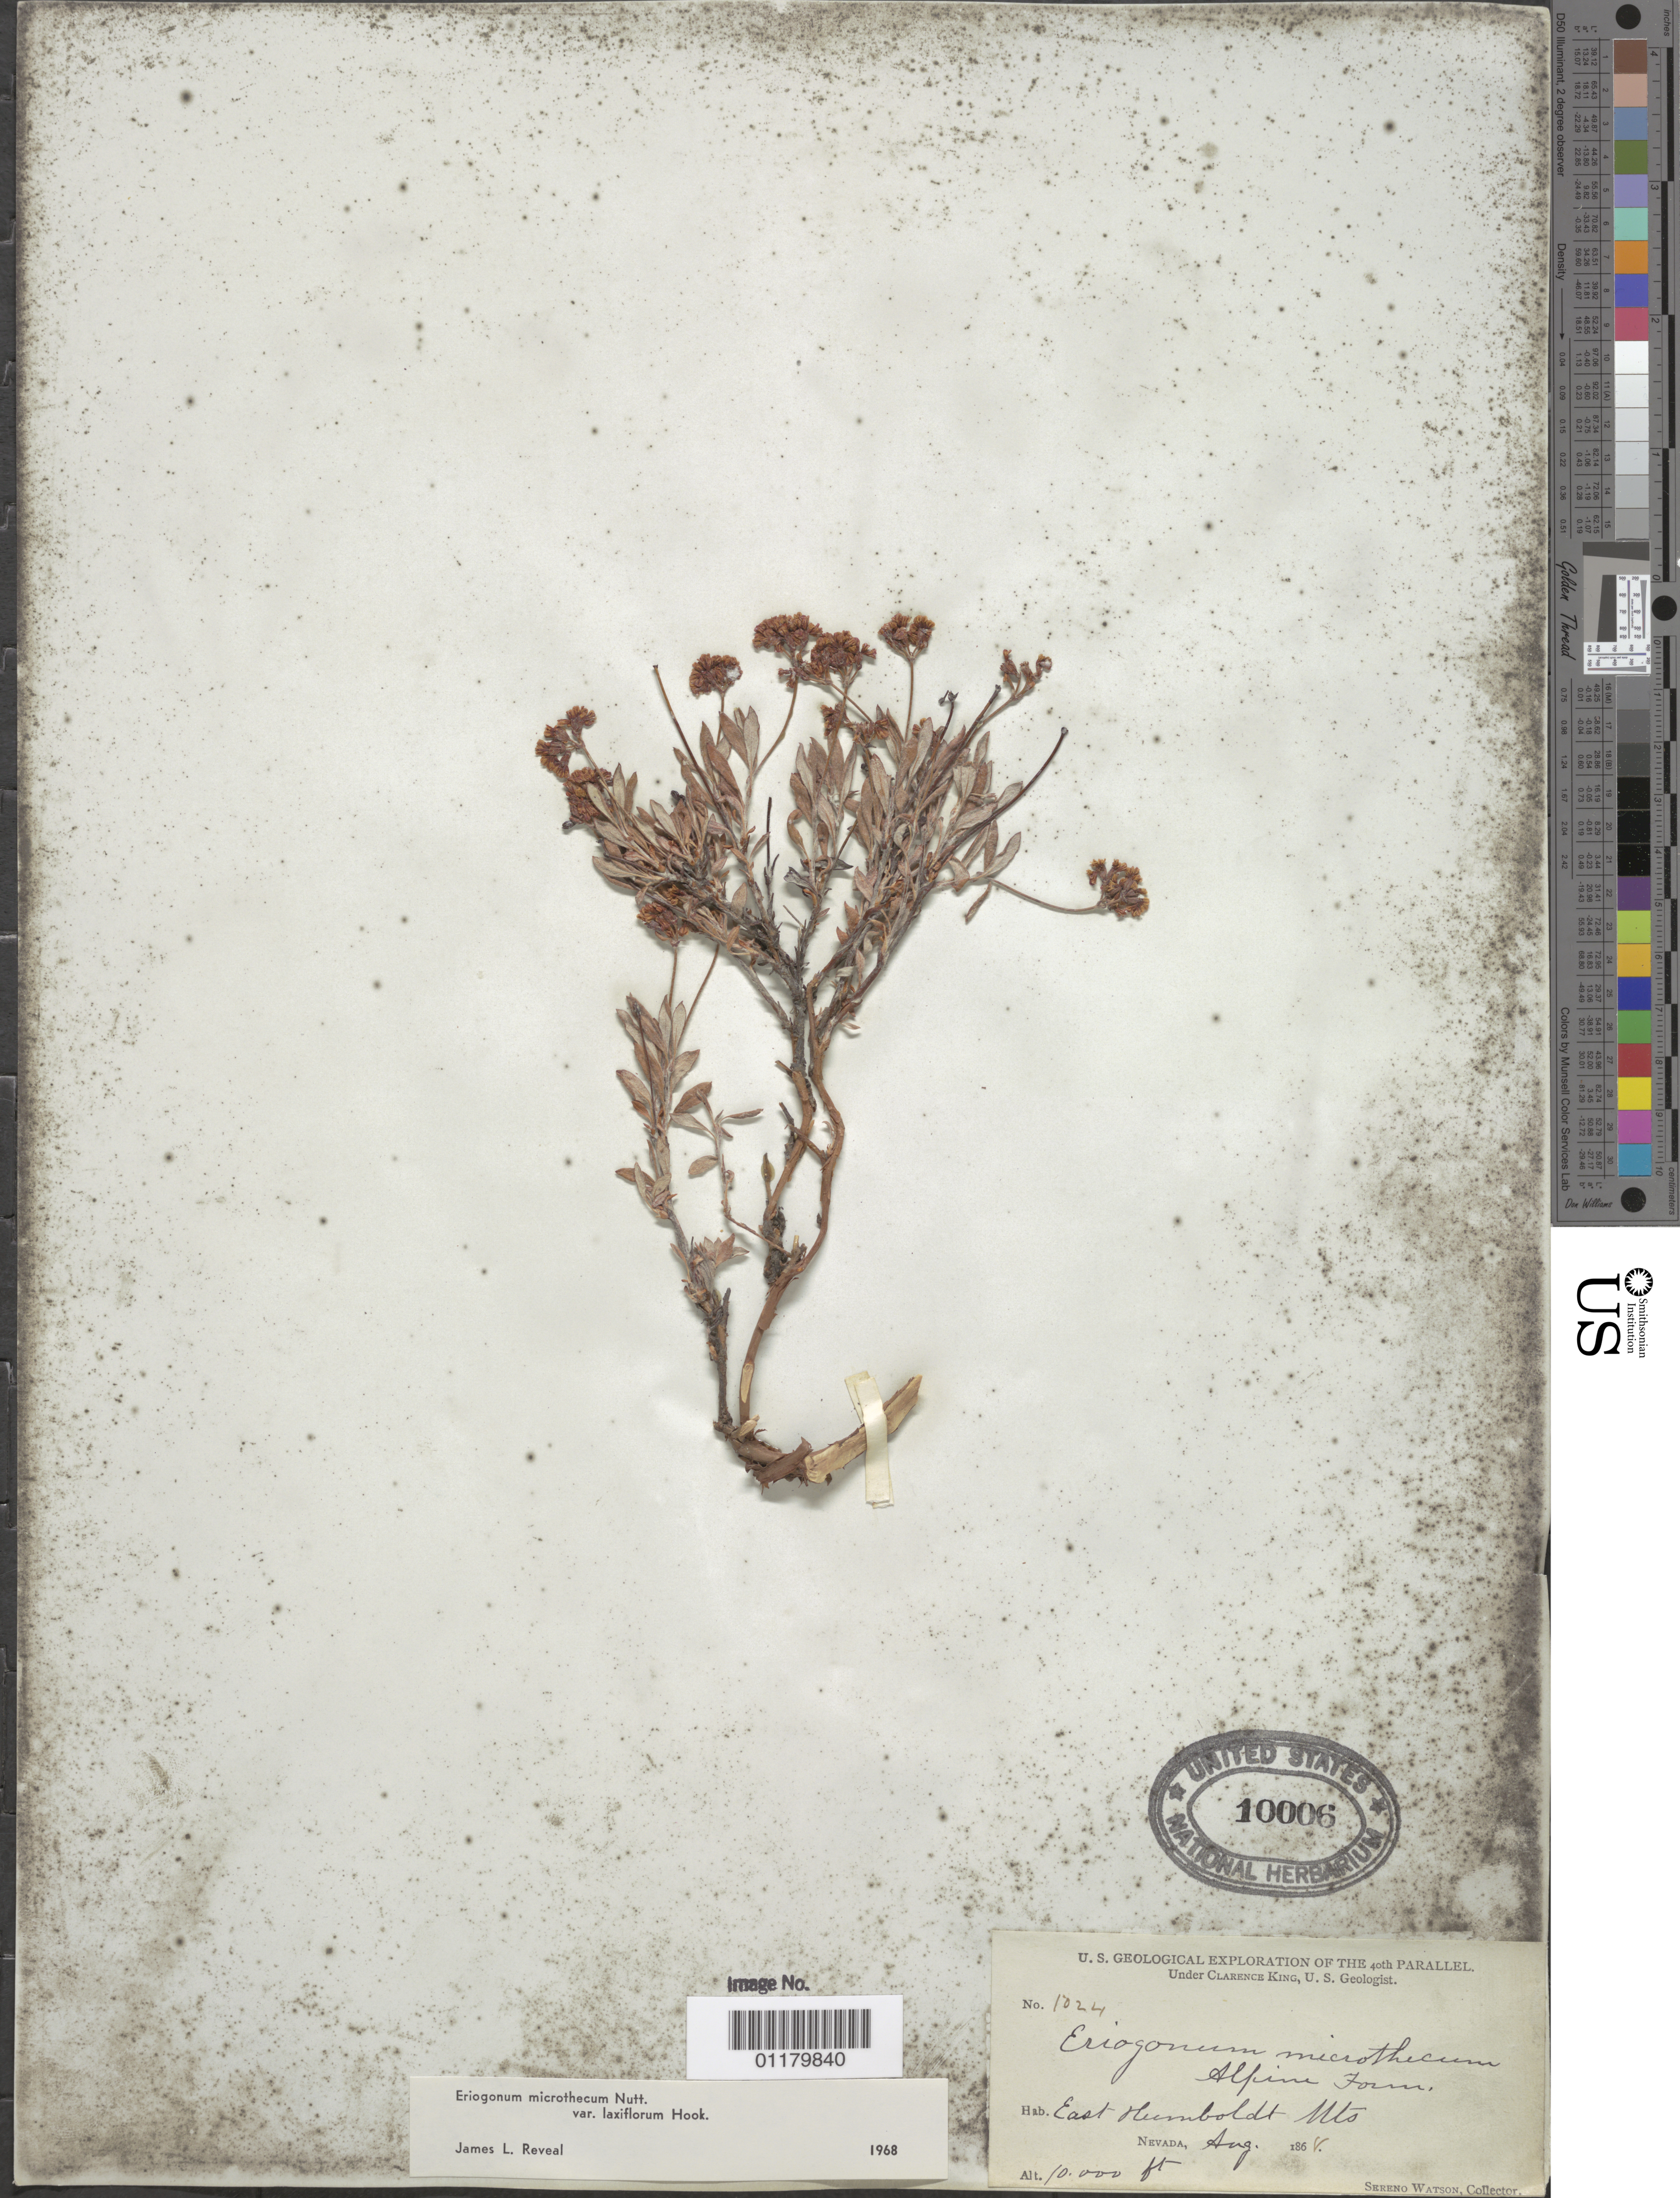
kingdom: Plantae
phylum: Tracheophyta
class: Magnoliopsida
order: Caryophyllales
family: Polygonaceae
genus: Eriogonum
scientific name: Eriogonum microtheca var. laxiflorum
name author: Hook.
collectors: S. Watson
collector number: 1024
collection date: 1868-08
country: United States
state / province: Nevada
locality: E. Humboldt Mts.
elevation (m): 3048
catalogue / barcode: US 10006